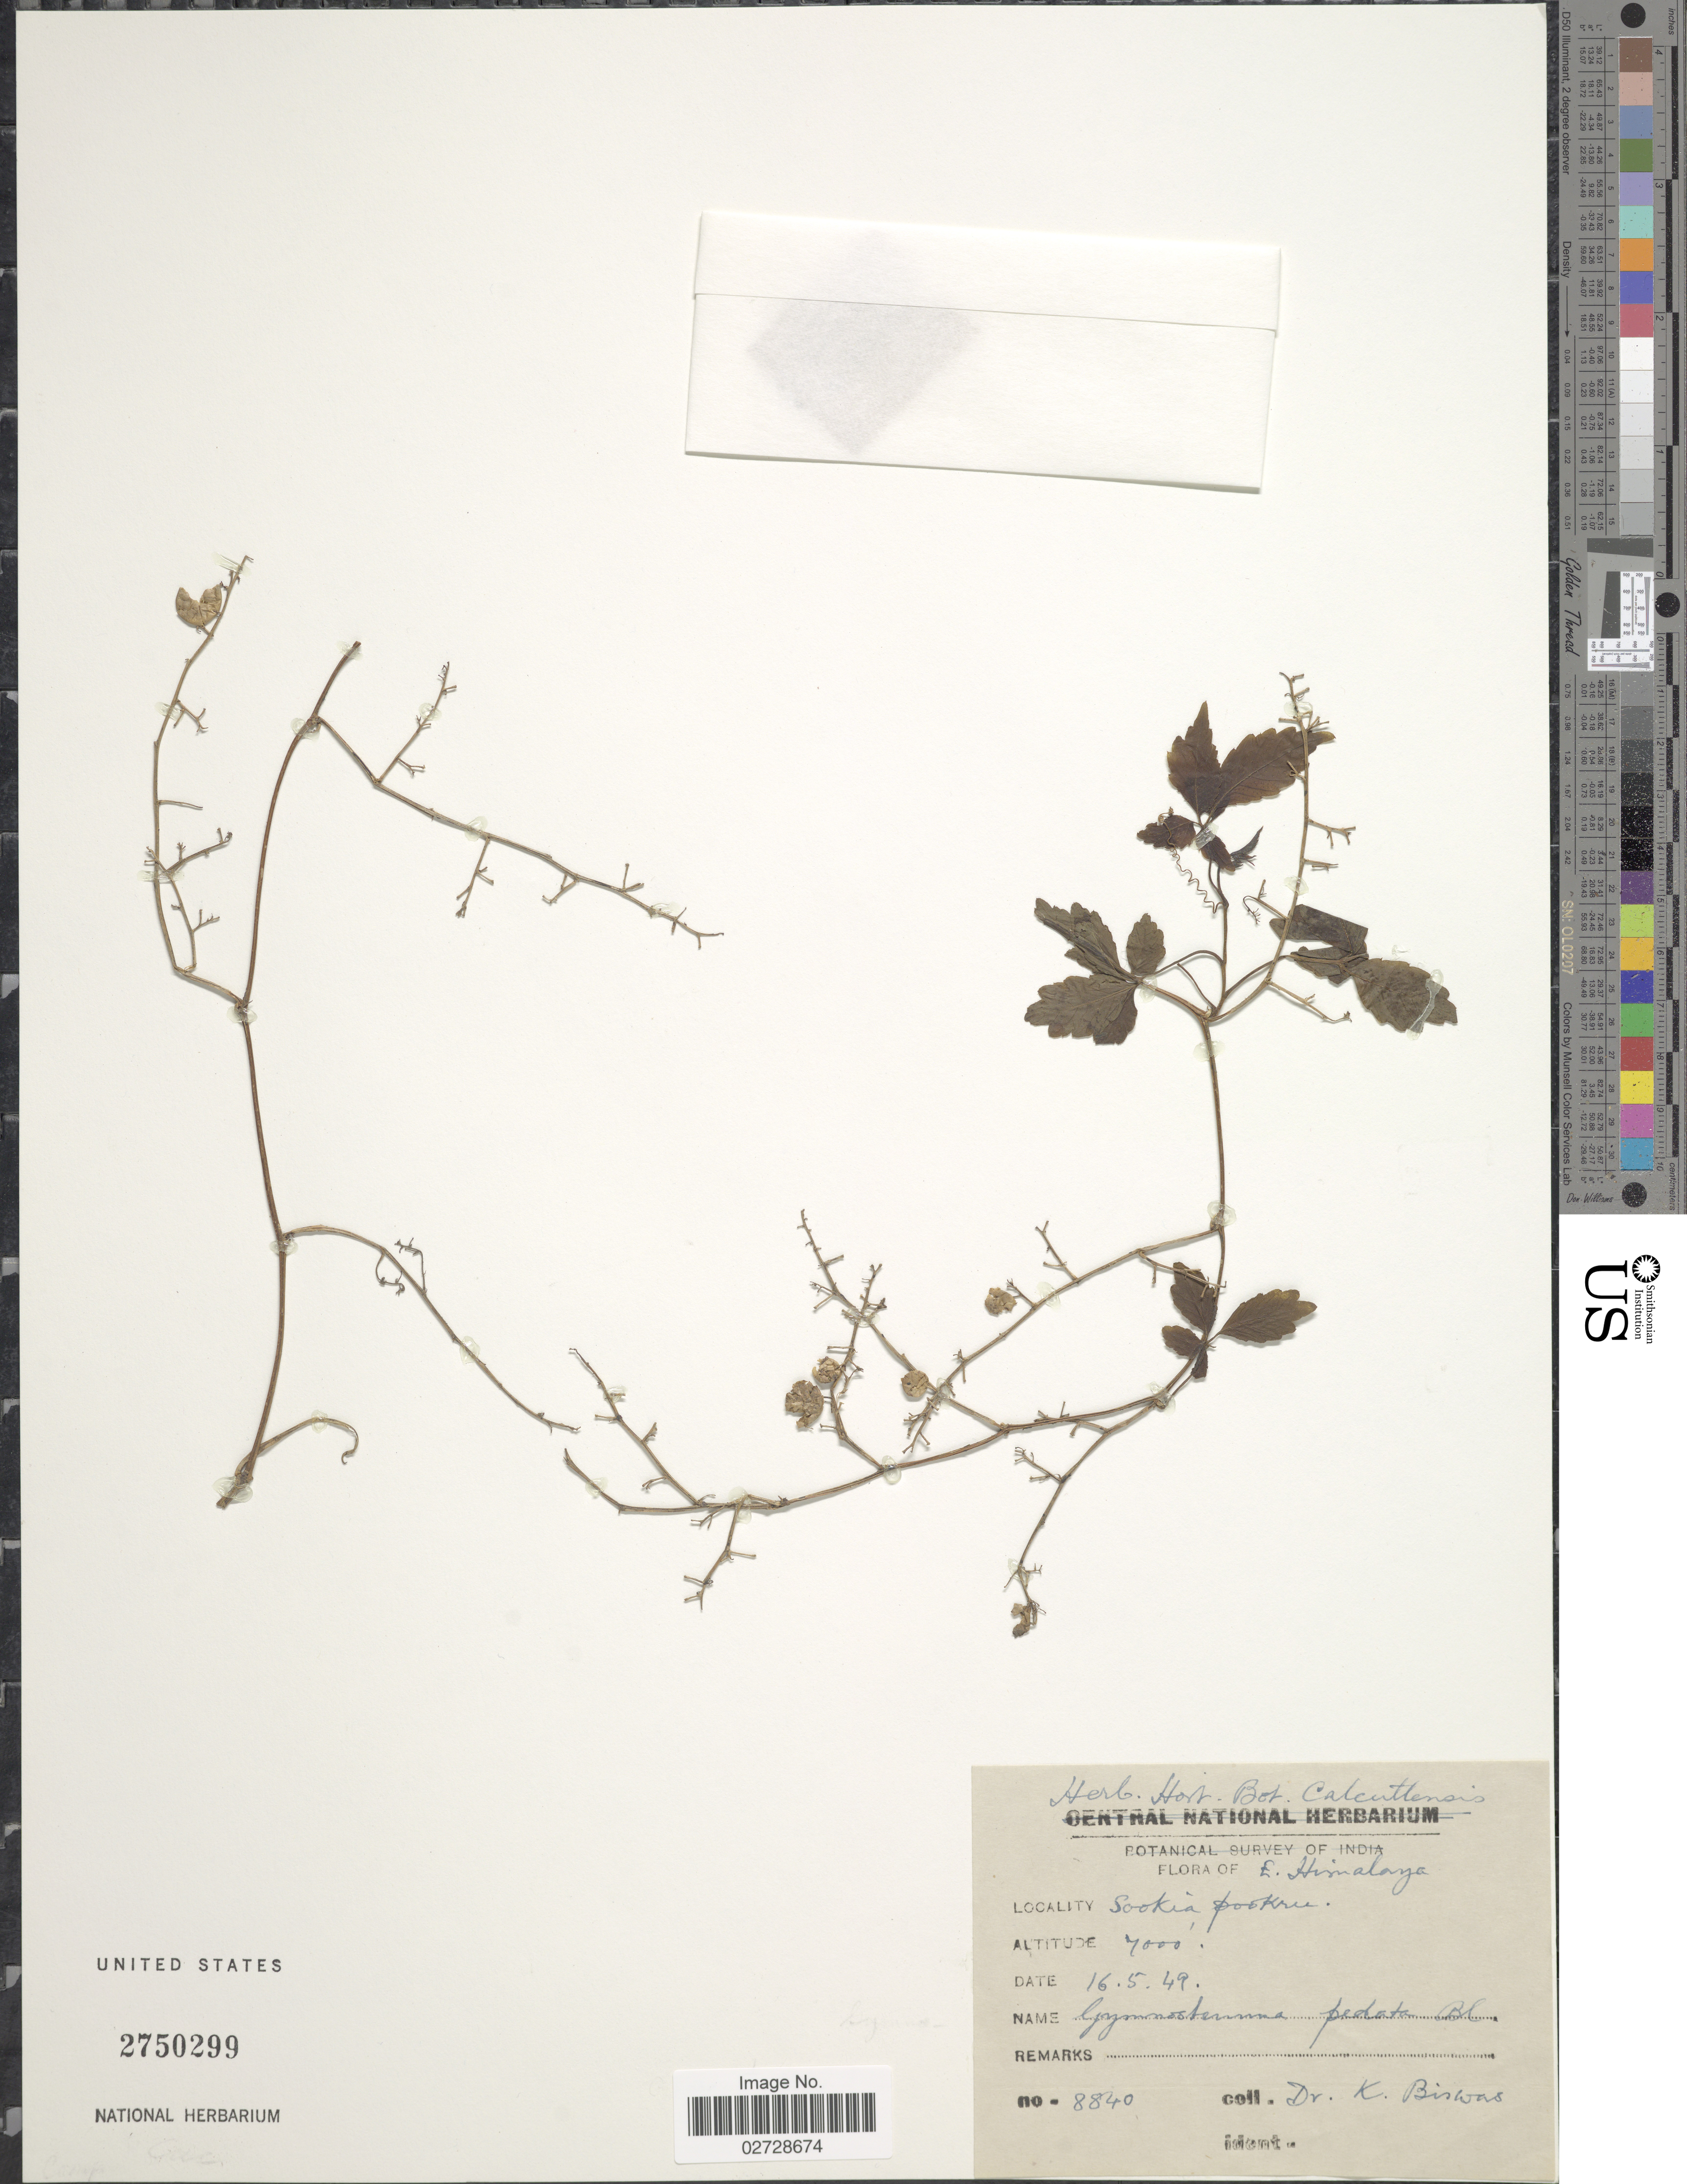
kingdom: Plantae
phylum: Tracheophyta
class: Magnoliopsida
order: Cucurbitales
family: Cucurbitaceae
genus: Gynostemma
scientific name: Gynostemma pentaphyllum var. pentaphyllum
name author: (Thunb.) Makino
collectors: K. Biswas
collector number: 8840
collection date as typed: Transcribed d/m/y: 16/5/49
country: India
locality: E. Himalaya, Sookia, pookru [interpreted]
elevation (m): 2134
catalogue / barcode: US 2750299